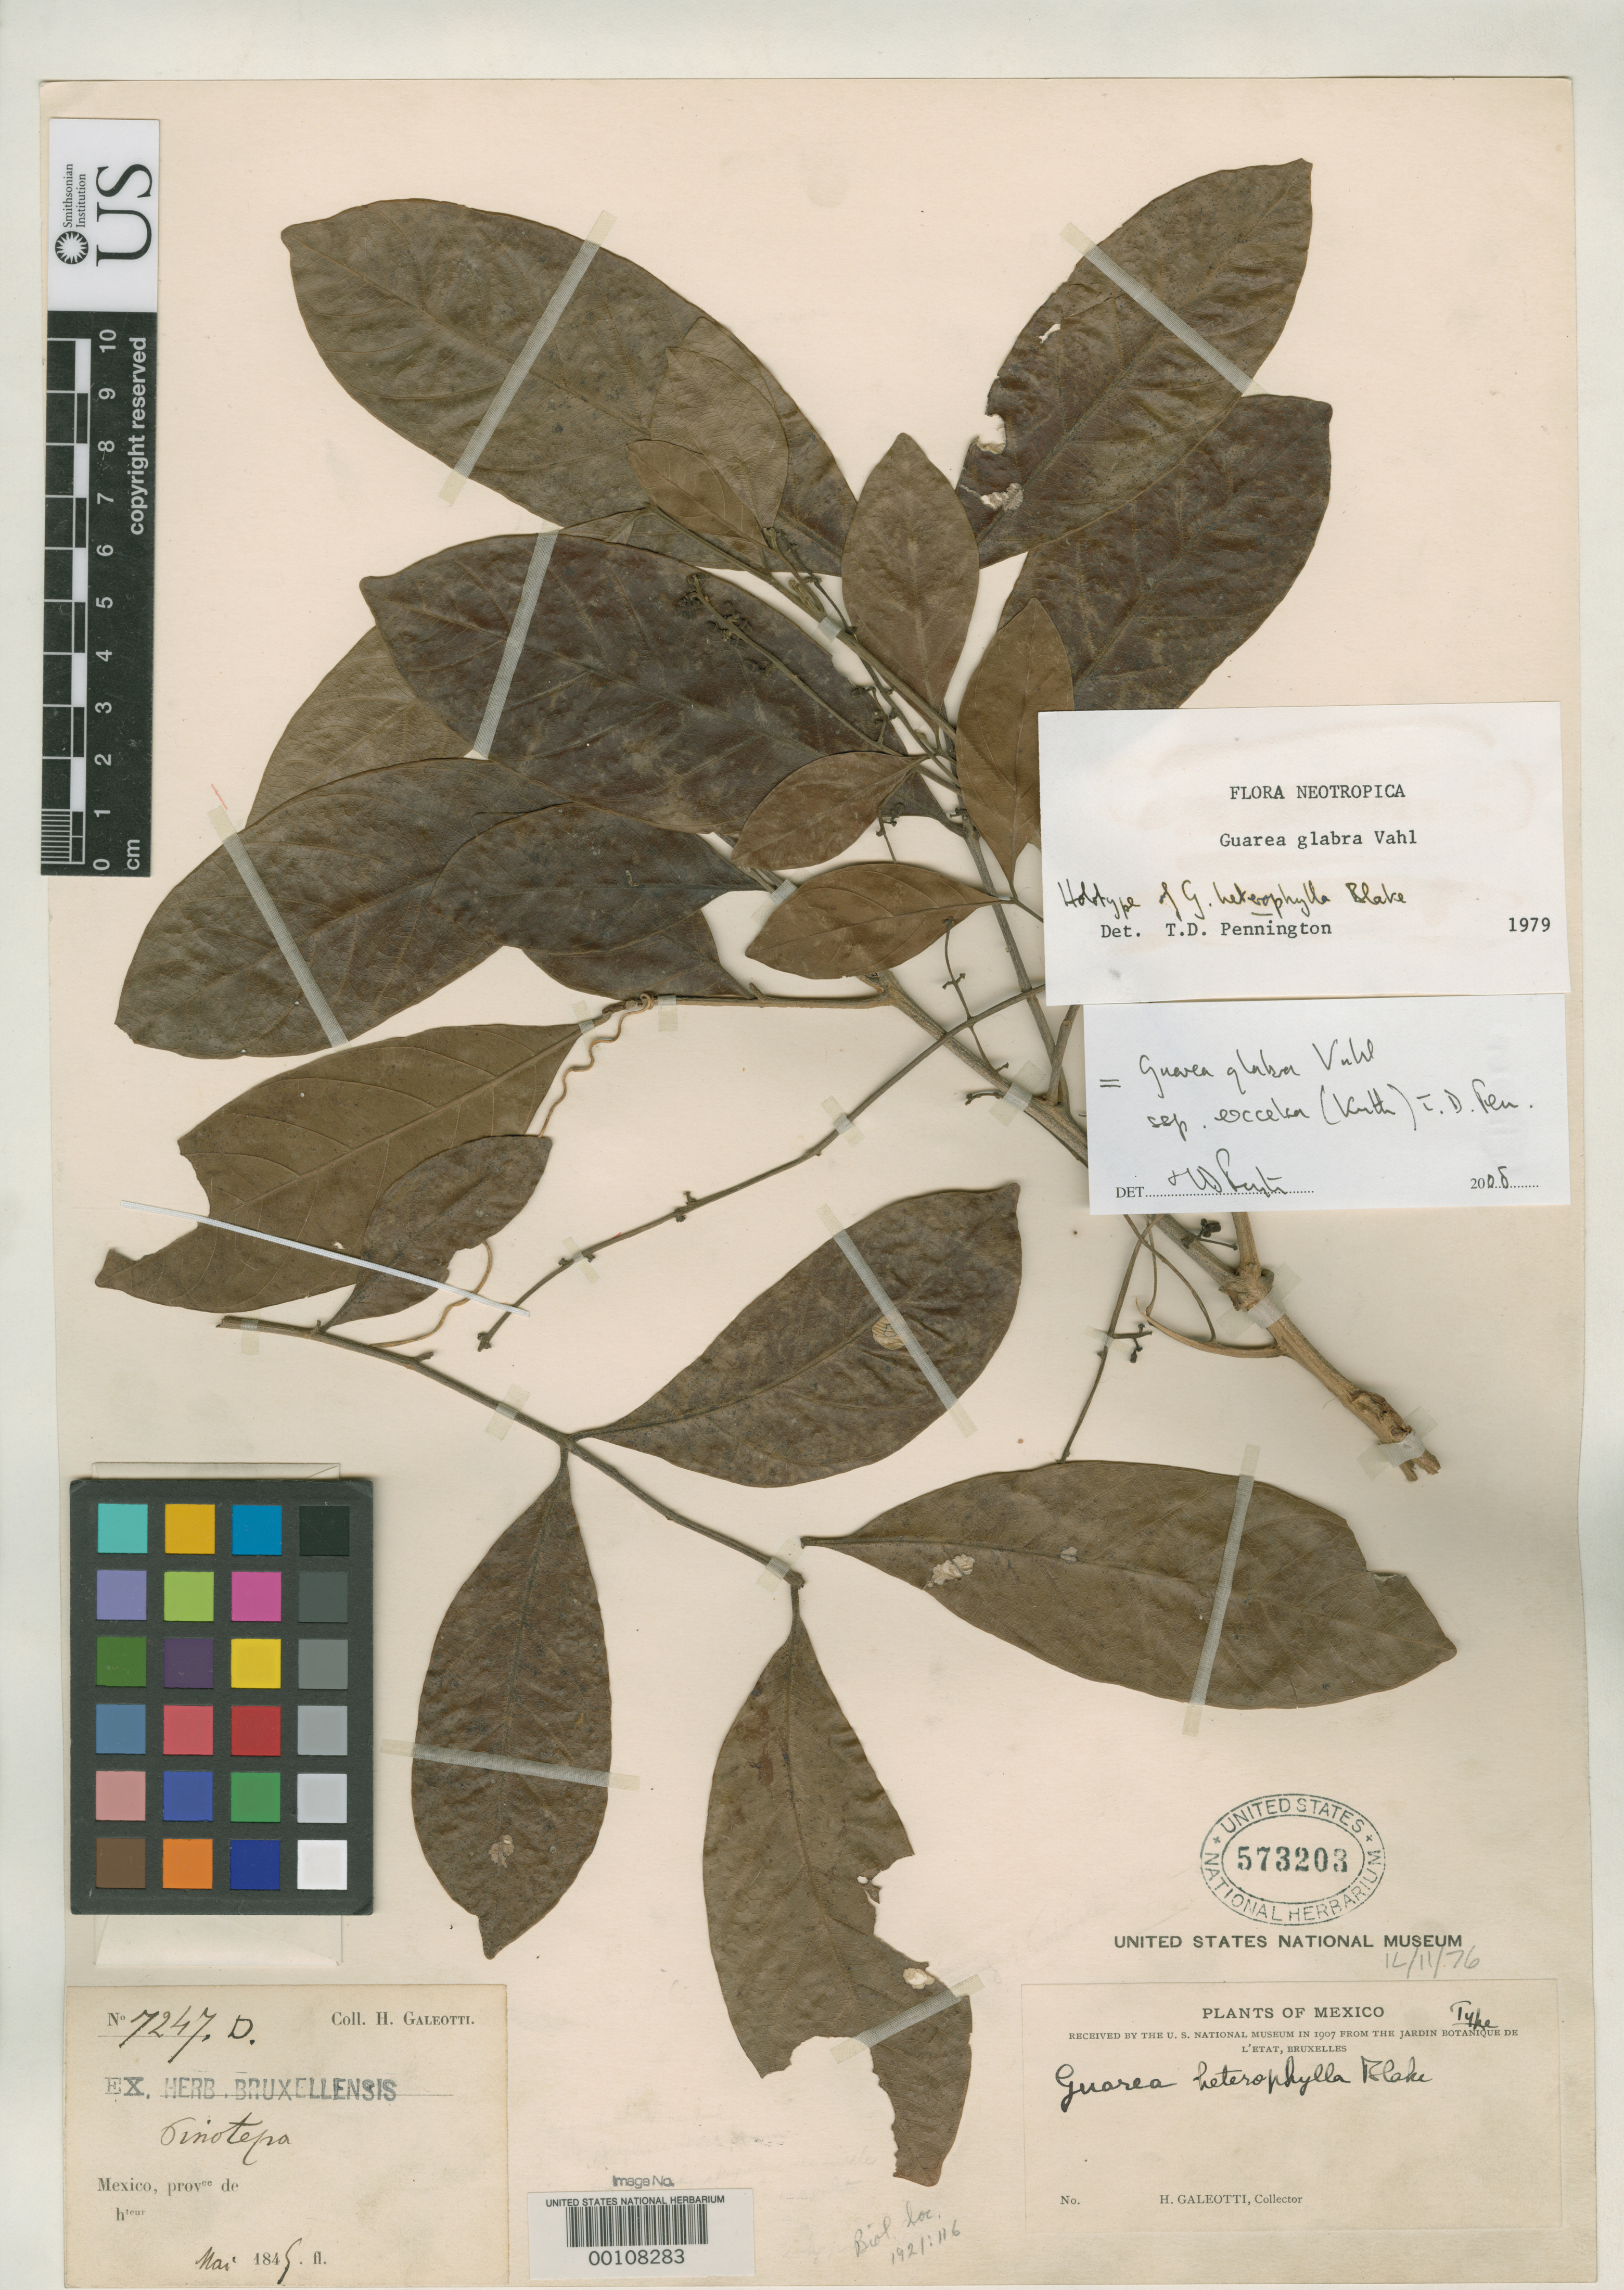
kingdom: Plantae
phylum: Tracheophyta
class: Magnoliopsida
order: Sapindales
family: Meliaceae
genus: Guarea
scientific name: Guarea heterophylla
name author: S.F. Blake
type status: Holotype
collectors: H. G. Galeotti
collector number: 7247 d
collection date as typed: May 1845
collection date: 1845-05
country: Mexico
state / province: Oaxaca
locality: Pinotepa.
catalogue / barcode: US 573203